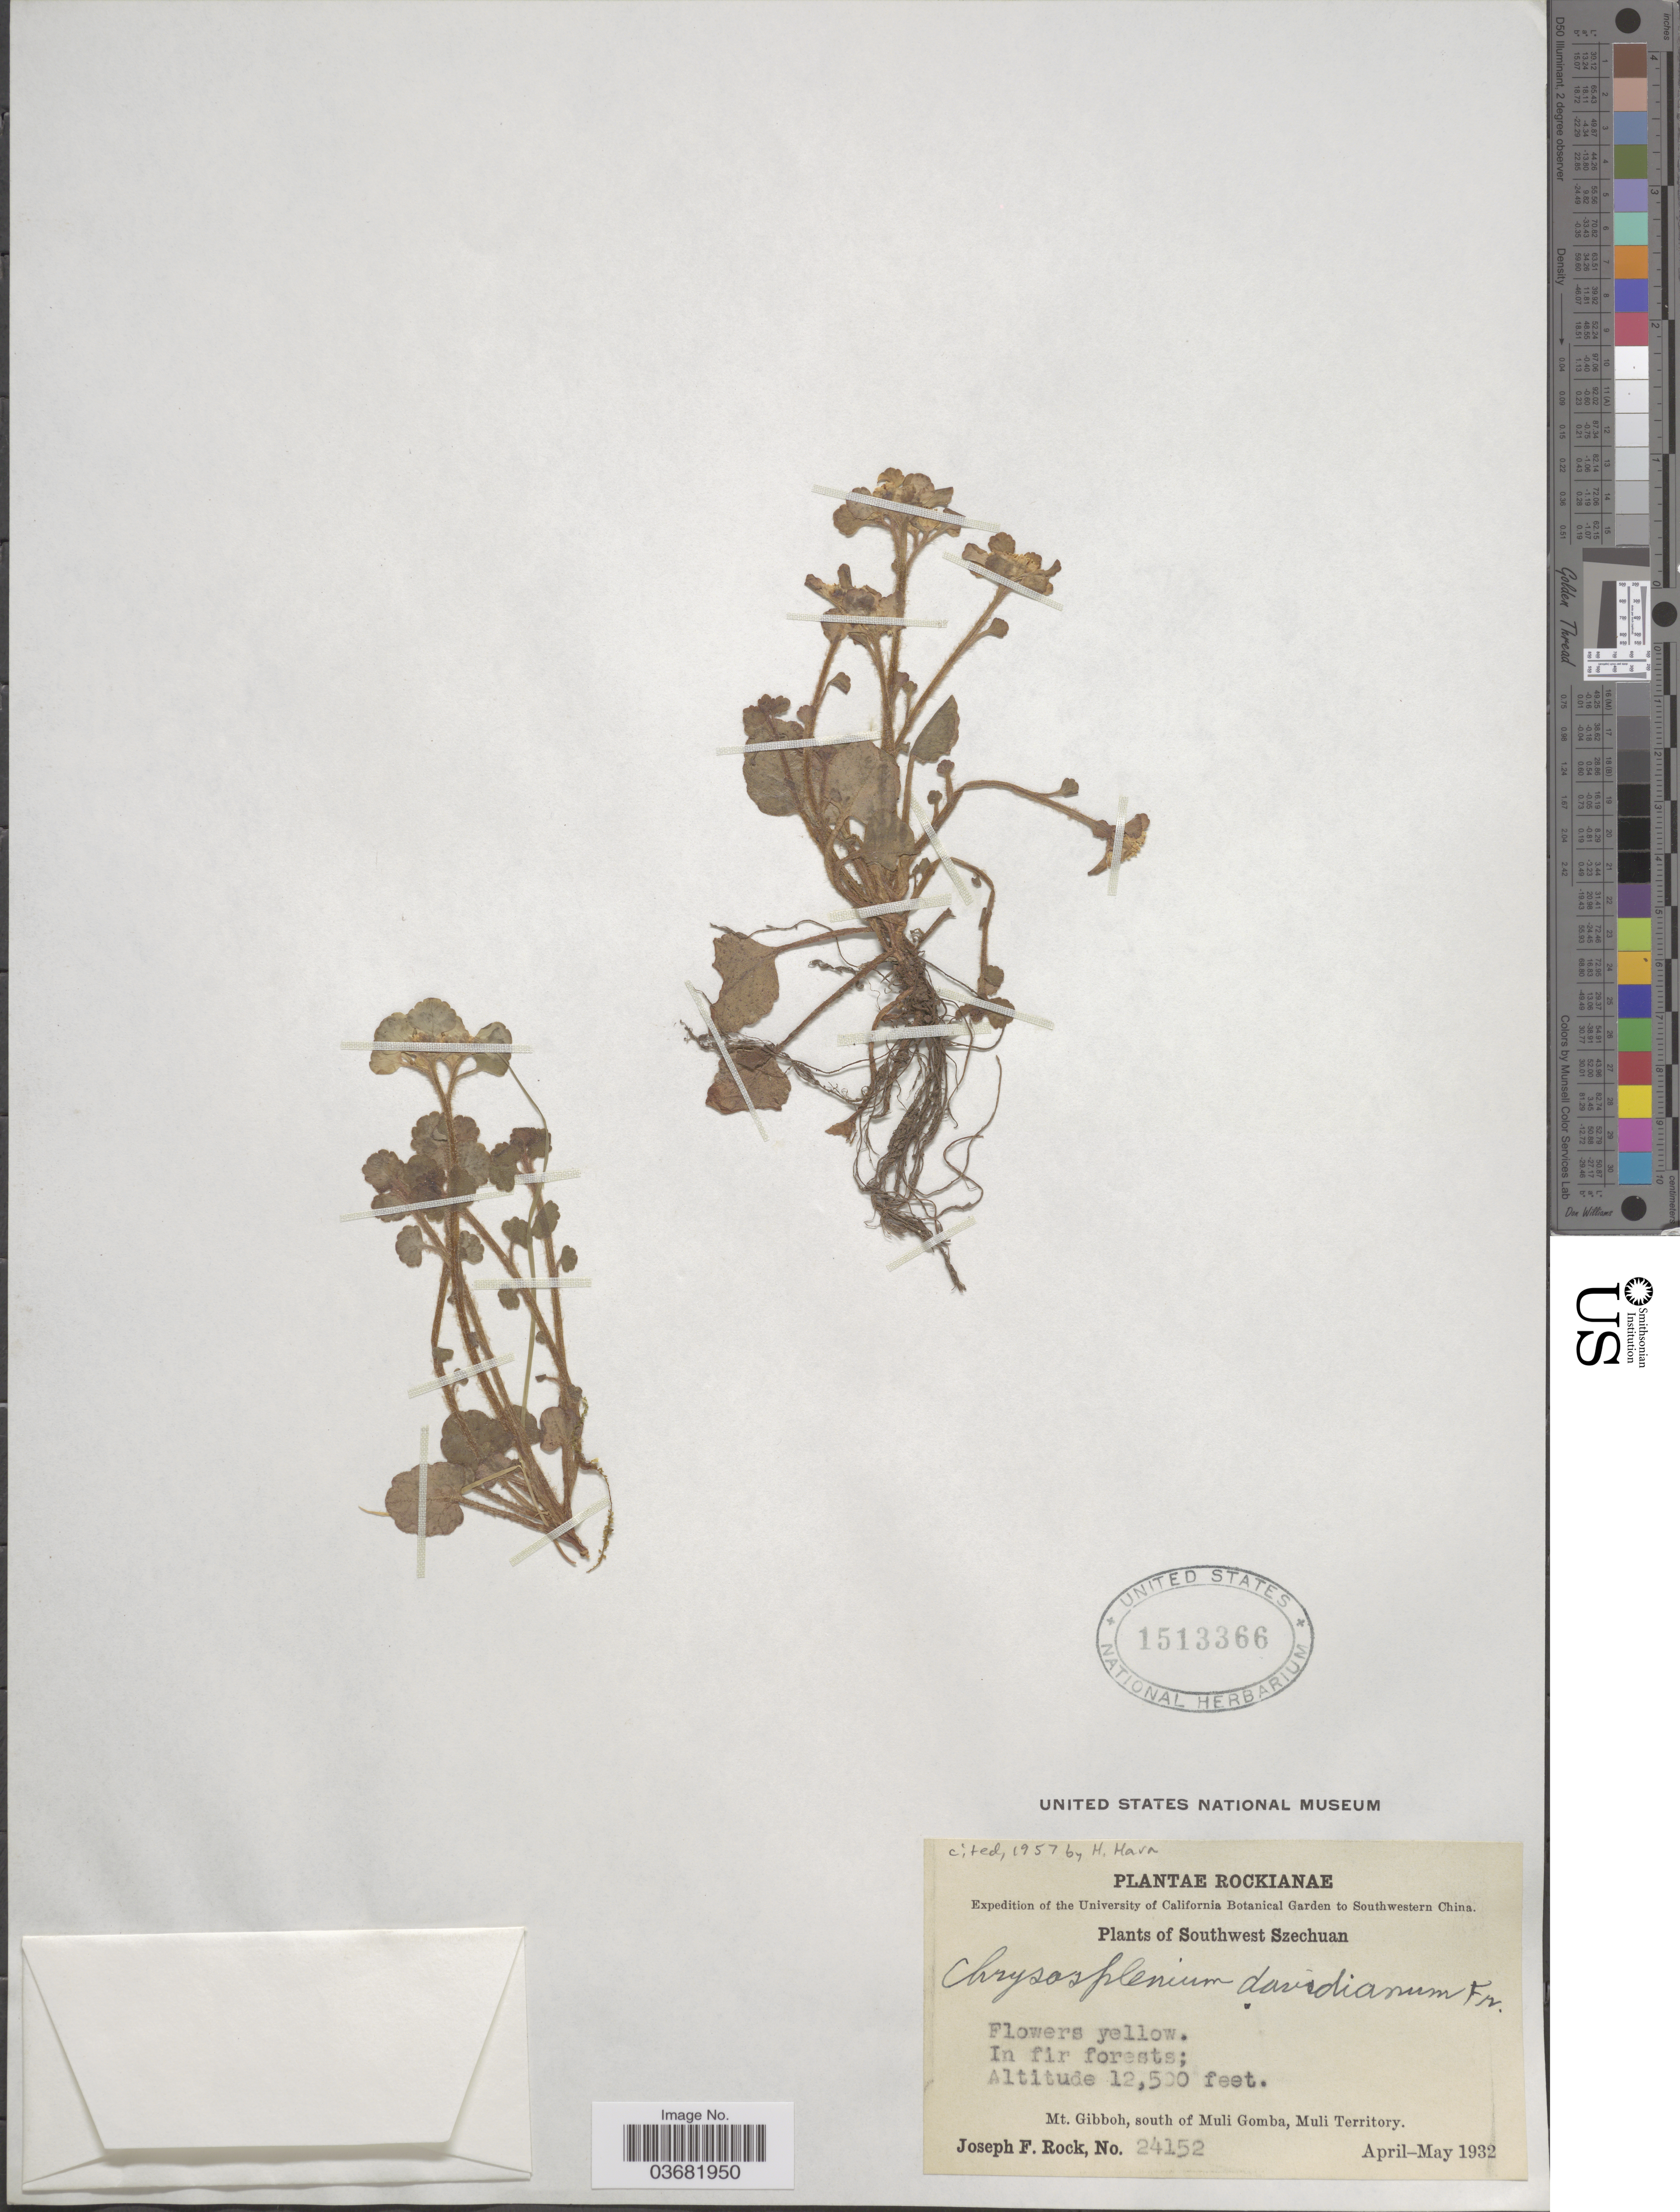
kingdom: Plantae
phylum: Tracheophyta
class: Magnoliopsida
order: Saxifragales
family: Saxifragaceae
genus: Chrysosplenium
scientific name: Chrysosplenium davidianum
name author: Decne. ex Maxim.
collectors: J. F. Rock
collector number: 24152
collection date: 1932-04/1932-05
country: China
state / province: Sichuan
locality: Expedition of the University of California Botanical Garden to Southwestern China. Southwest Szechuan. Mt. Gibboh, south of Muli Gomba, Muli Territory.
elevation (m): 3810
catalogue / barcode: US 1513366